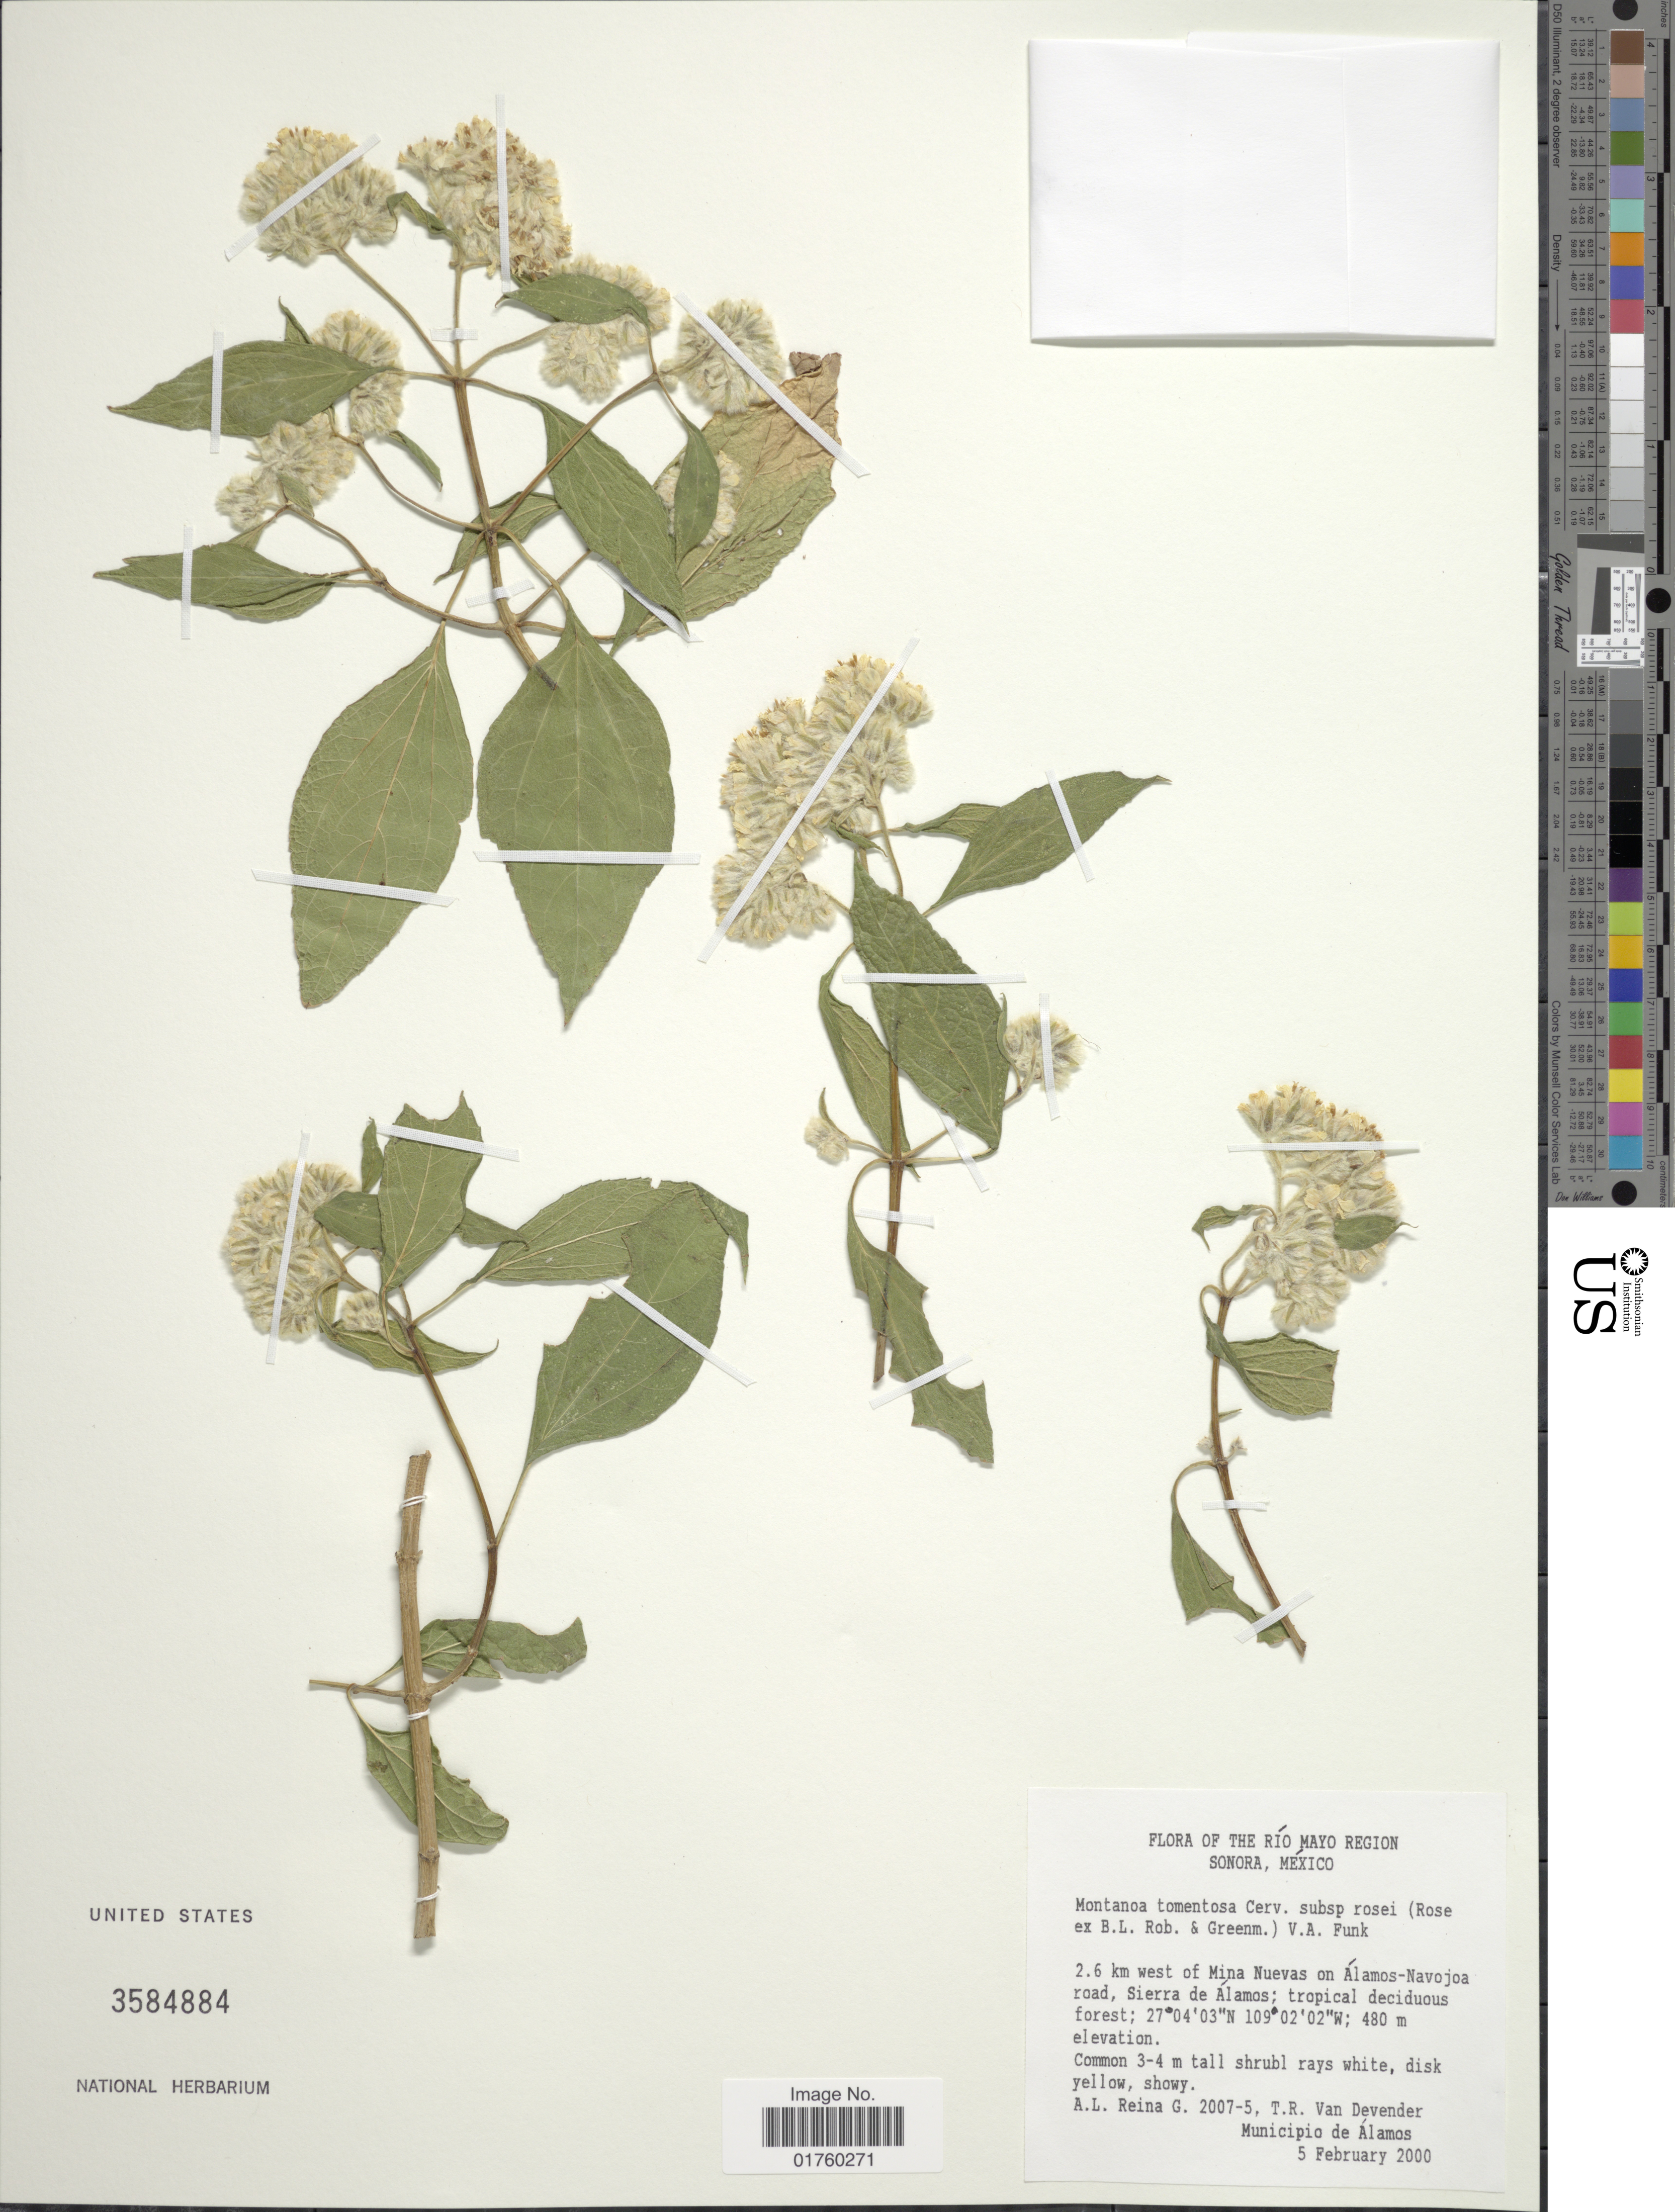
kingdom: Plantae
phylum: Tracheophyta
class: Magnoliopsida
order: Asterales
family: Asteraceae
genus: Montanoa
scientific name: Montanoa tomentosa subsp. rosei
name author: Cerv.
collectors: A. L. Reina G. & T. R. Van Devender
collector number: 2007-5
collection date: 2000-02-05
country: Mexico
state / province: Sonora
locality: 2.6 km west of Mina Nuevas on Alamos-Navojoa road, Sierra de Alamos.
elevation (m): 480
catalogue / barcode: US 3584884